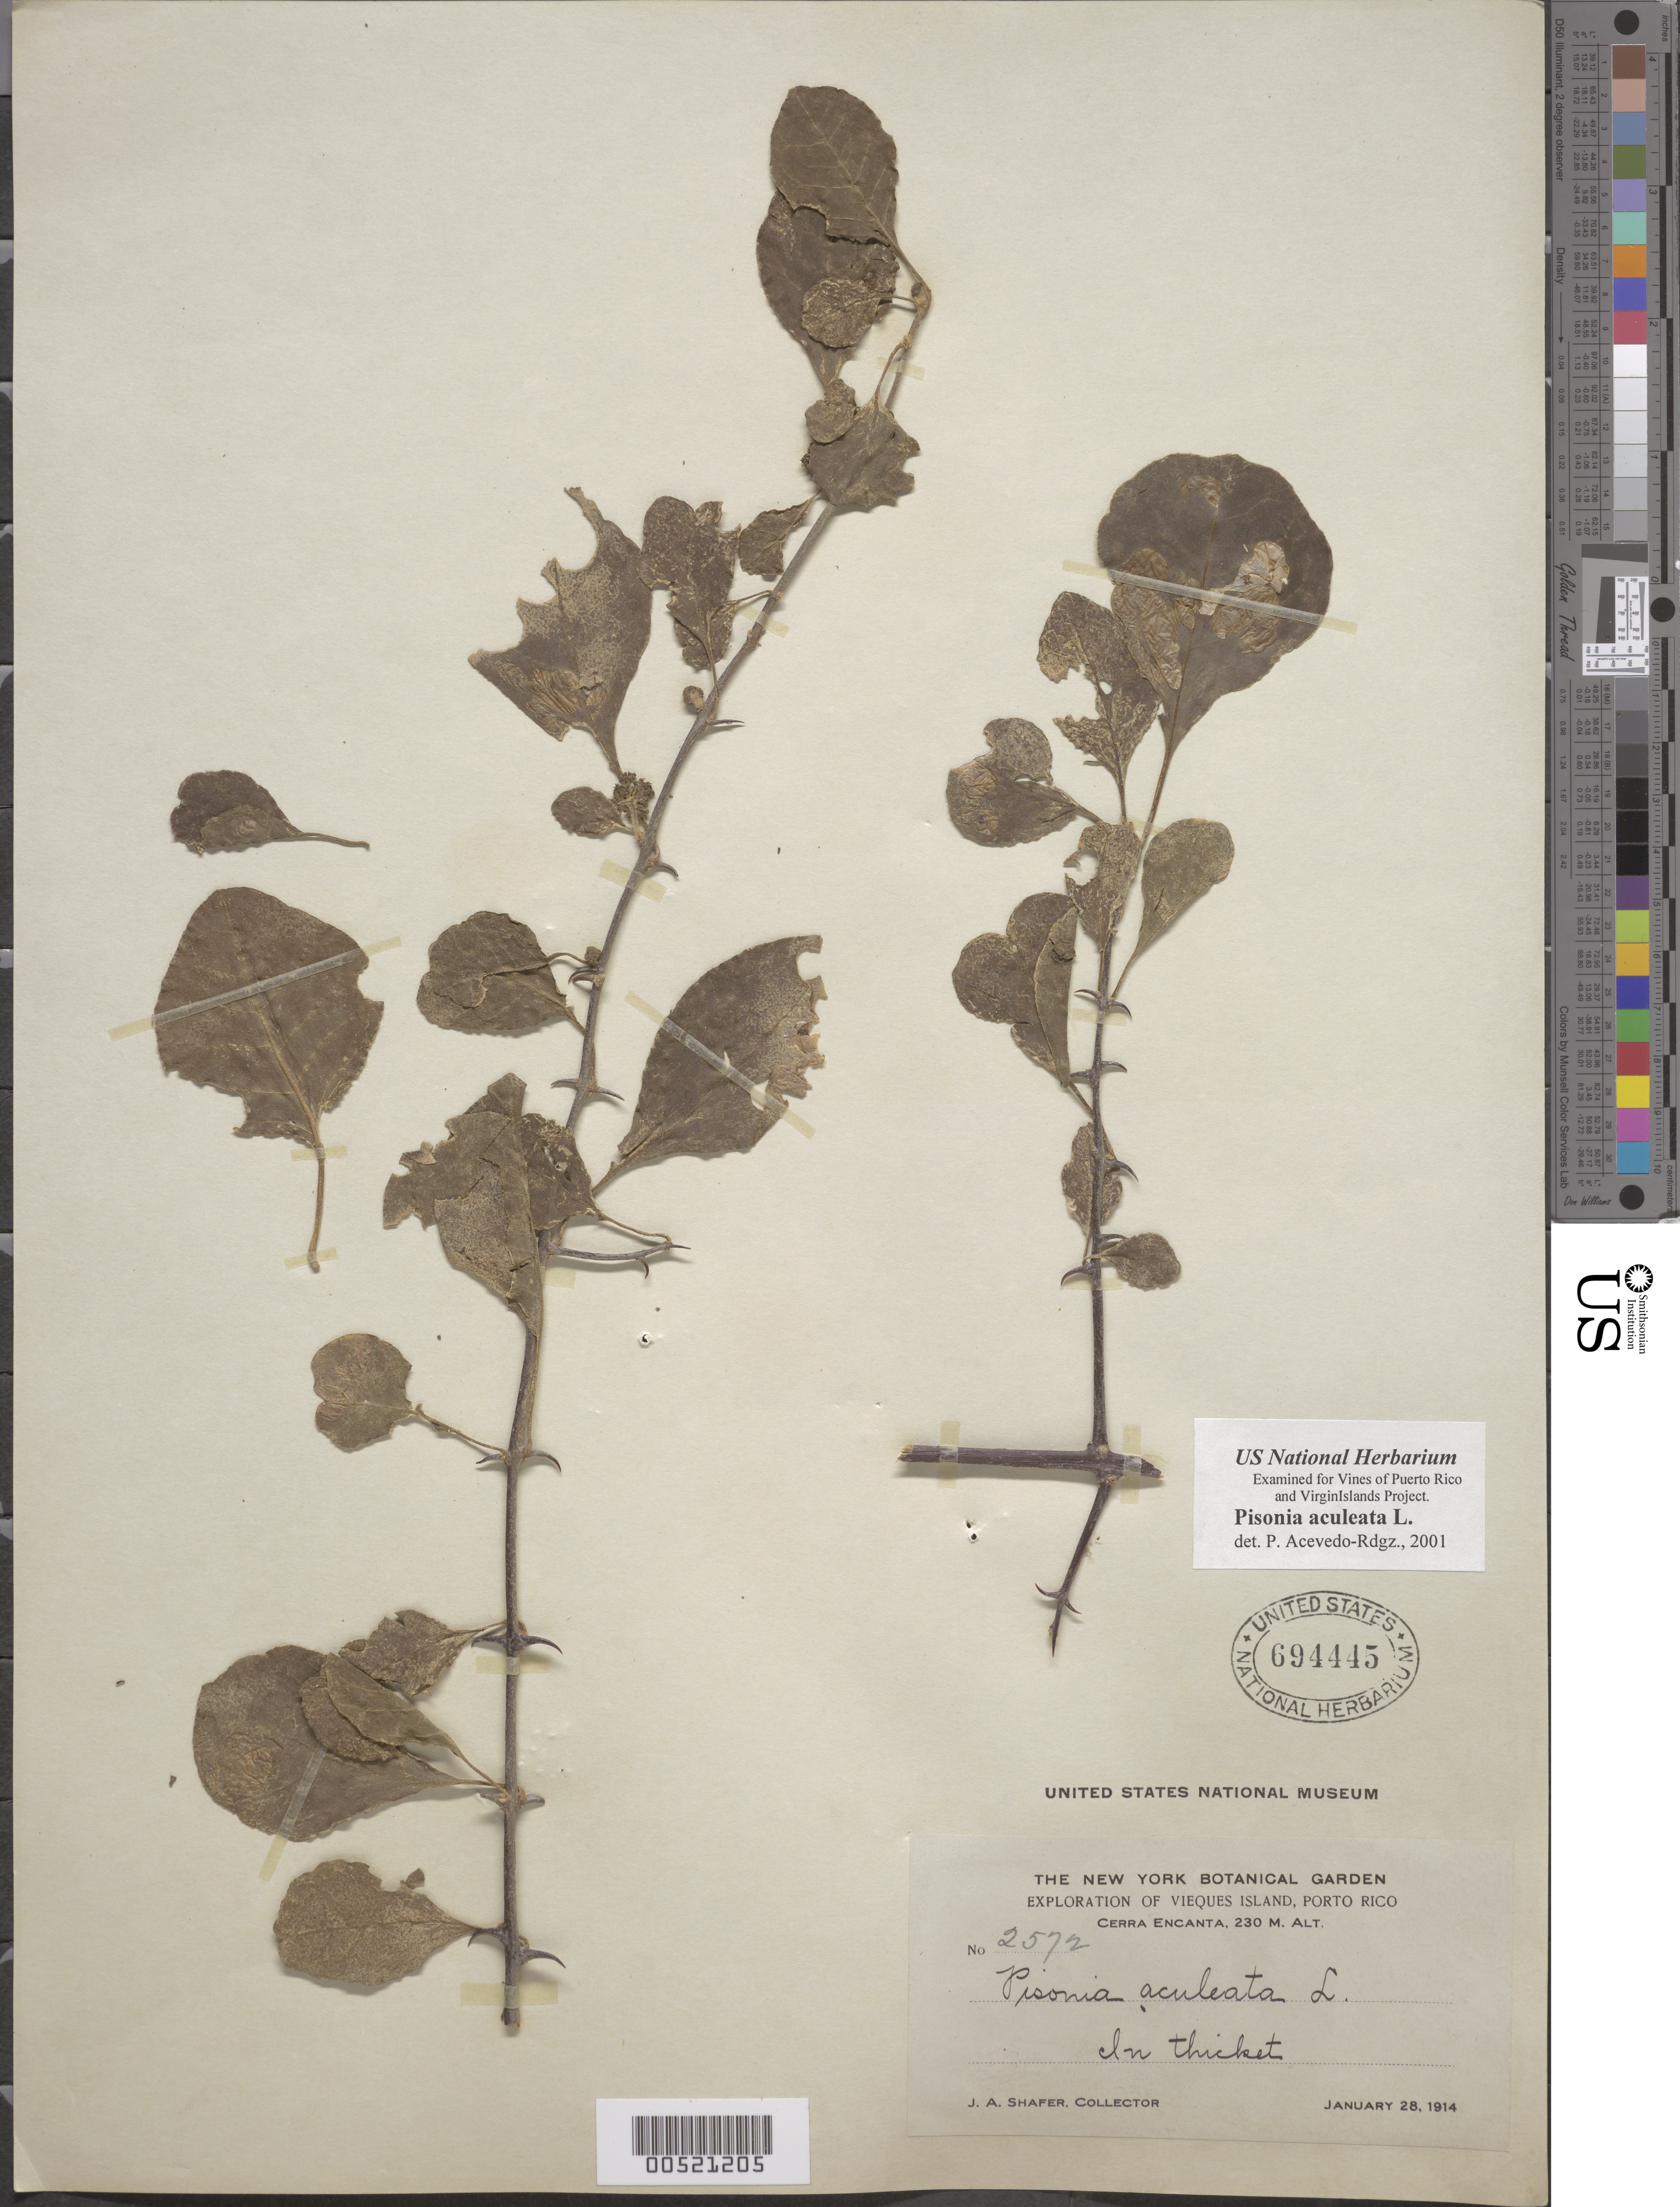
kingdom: Plantae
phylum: Tracheophyta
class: Magnoliopsida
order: Caryophyllales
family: Nyctaginaceae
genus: Pisonia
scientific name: Pisonia aculeata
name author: L.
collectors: J. A. Shafer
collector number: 2572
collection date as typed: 28 Jan 1914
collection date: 1914-01-28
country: Puerto Rico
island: Greater Antilles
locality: Vieques Island: Cerra Encanta. In thicket.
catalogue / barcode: US 694445